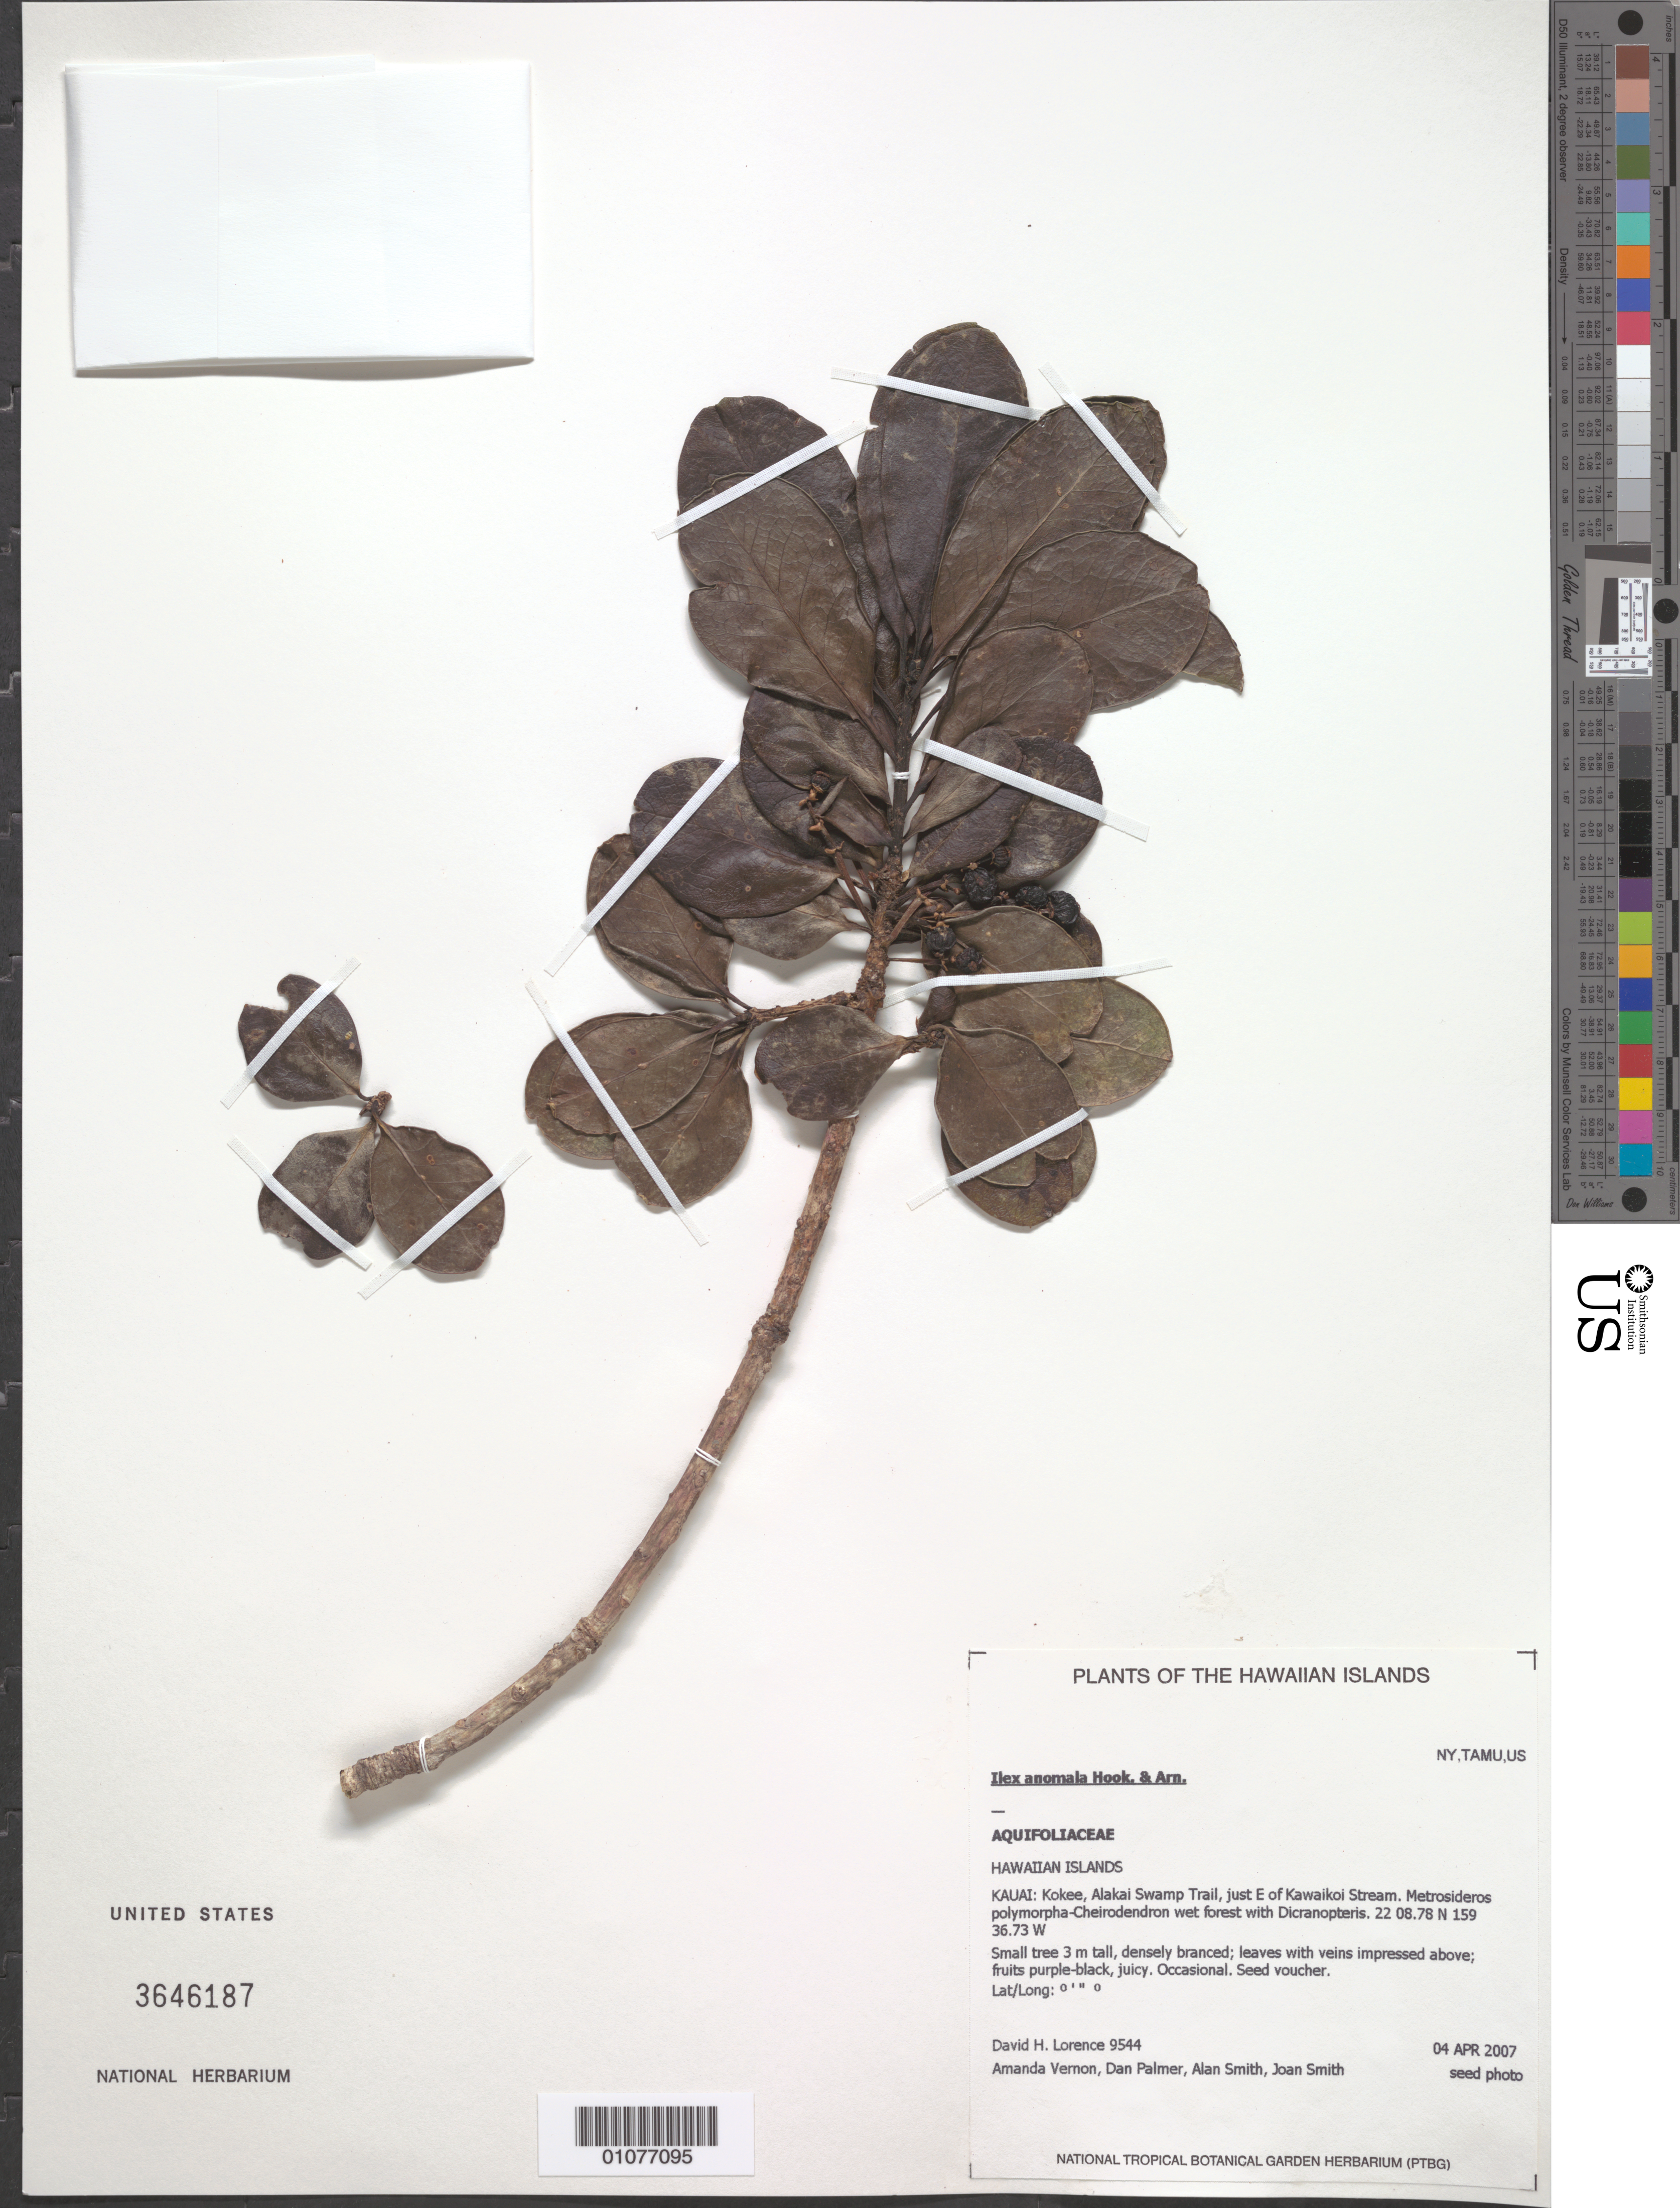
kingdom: Plantae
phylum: Tracheophyta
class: Magnoliopsida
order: Aquifoliales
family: Aquifoliaceae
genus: Ilex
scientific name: Ilex anomala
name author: Hook. & Arn.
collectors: D. Lorence, A. Vernon, D. Palmer, A. Smith & J. Smith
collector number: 9544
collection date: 2007-04-04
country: United States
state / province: Hawaii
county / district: Kauai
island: Kaua'i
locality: Kokee, Alakai Swamp Trail, just E of Kawaikoi Stream.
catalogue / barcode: US 3646187